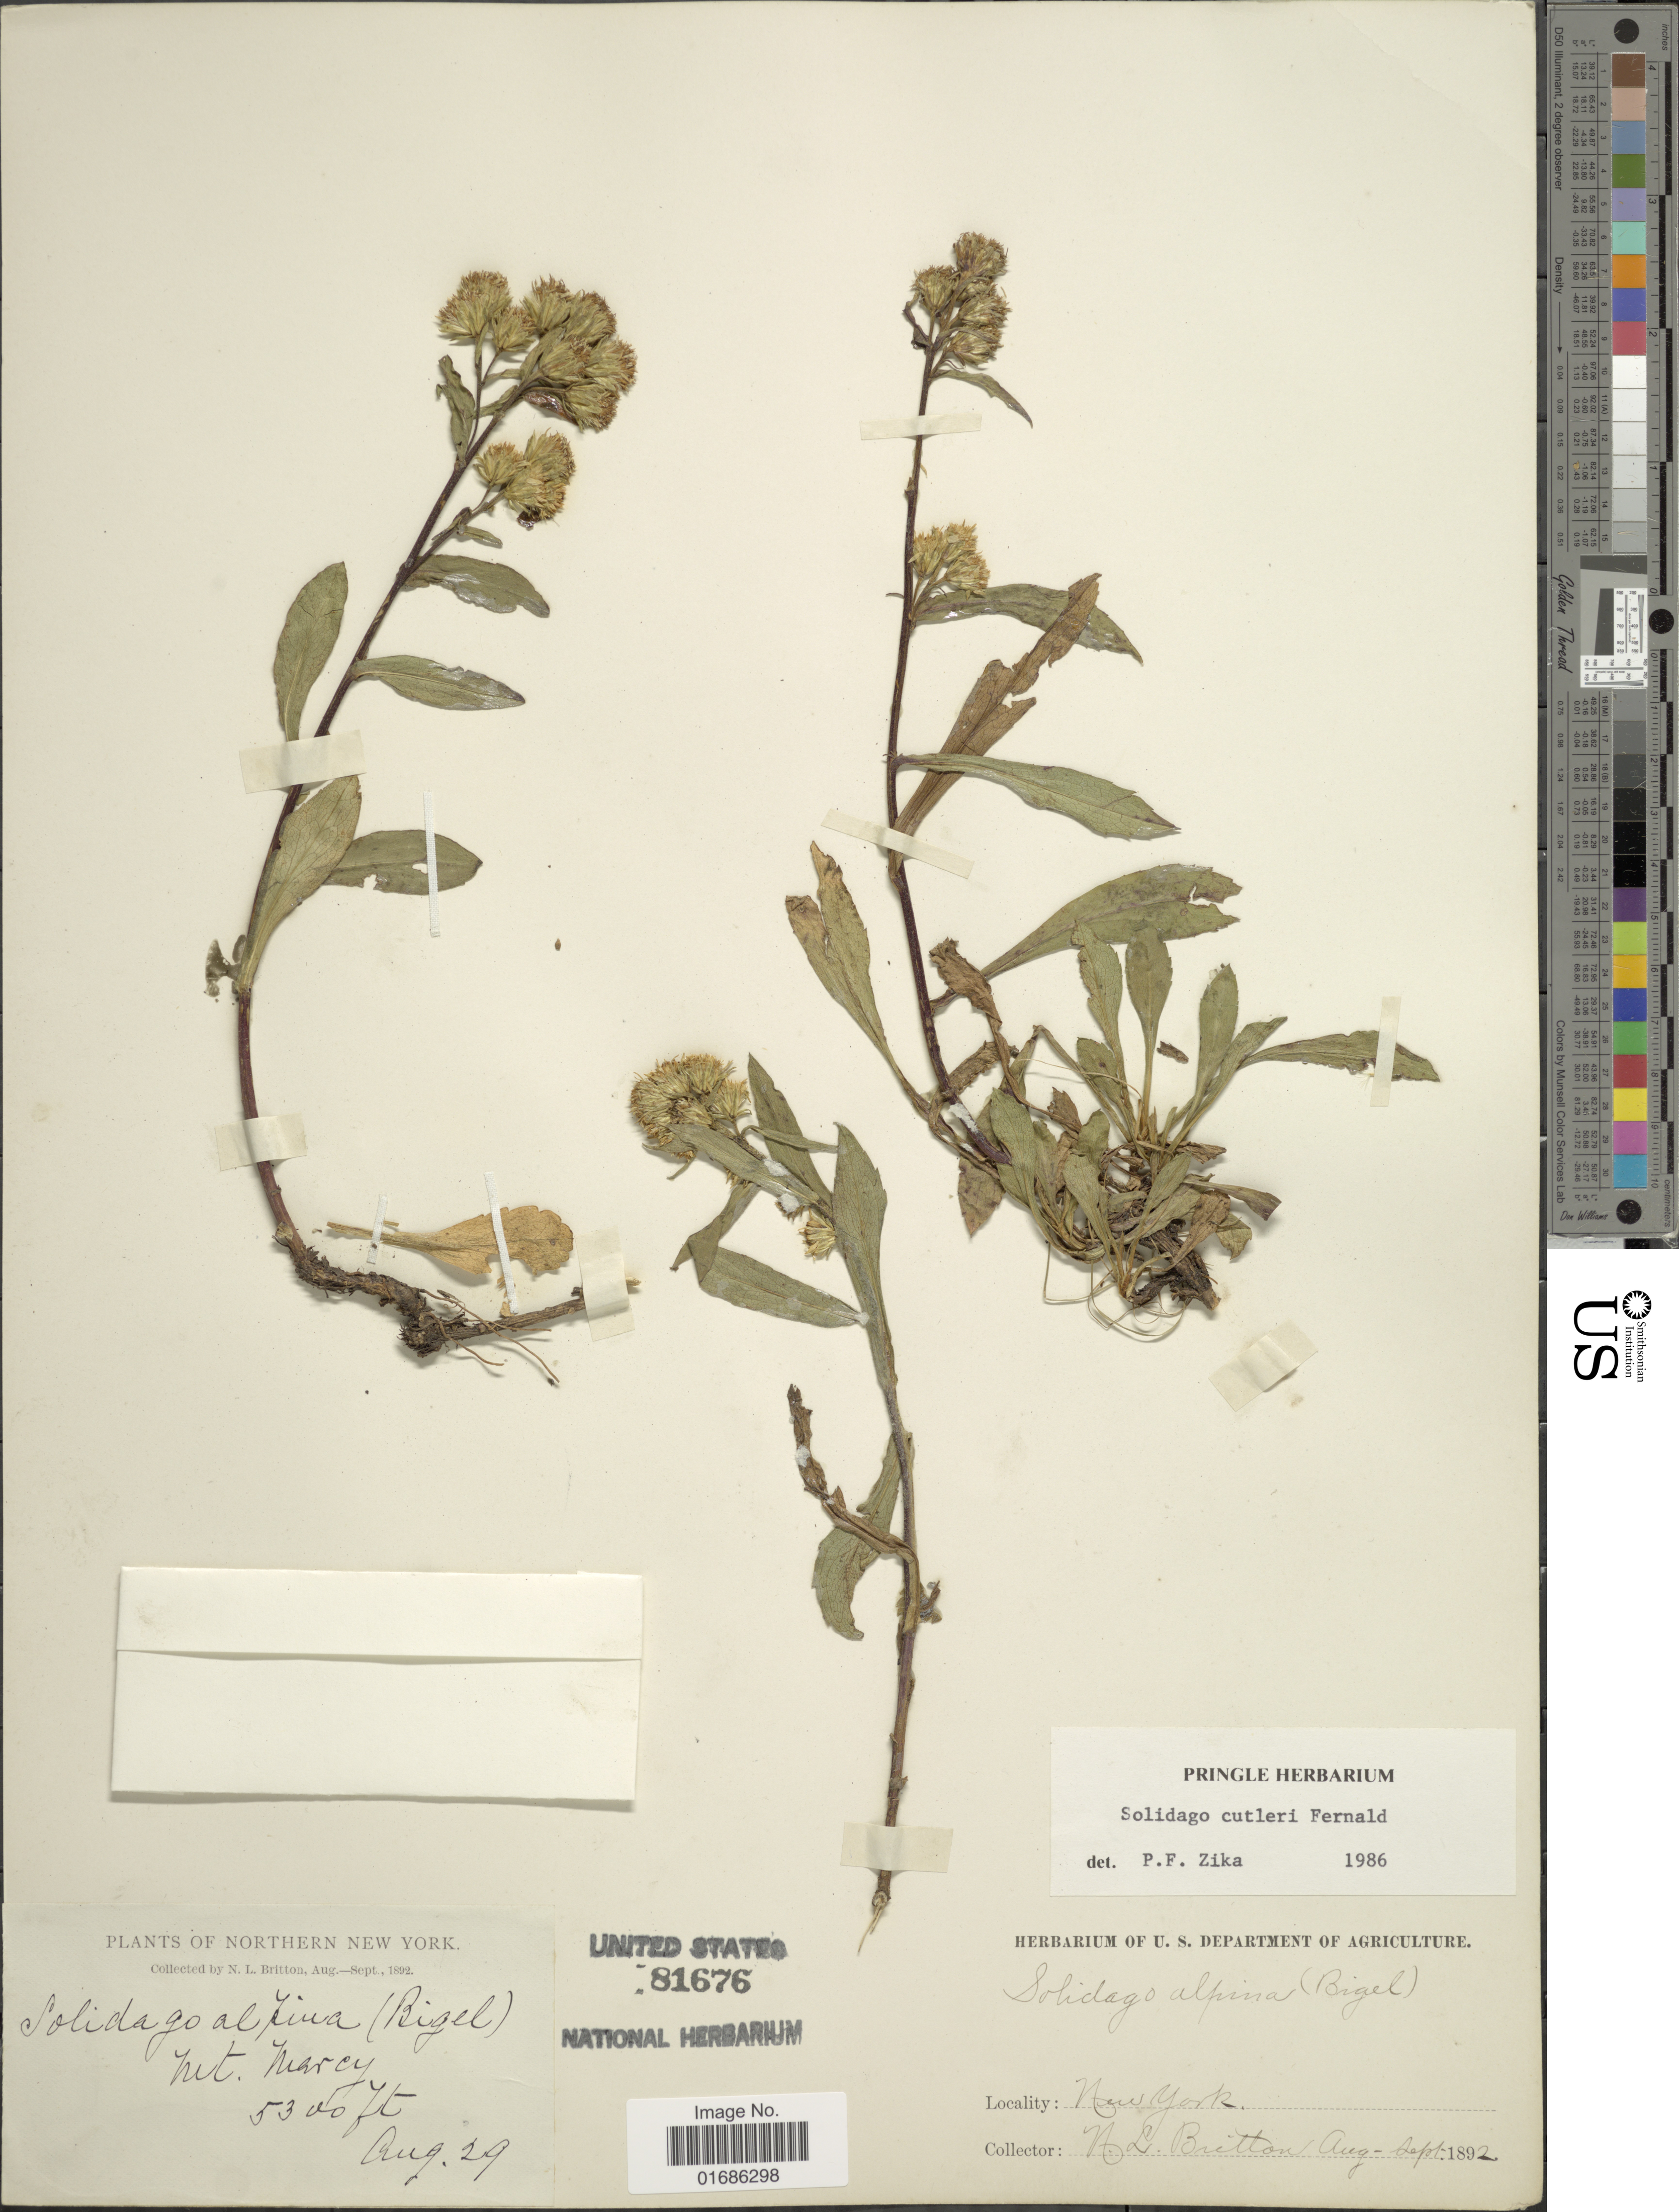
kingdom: Plantae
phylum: Tracheophyta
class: Magnoliopsida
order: Asterales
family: Asteraceae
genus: Solidago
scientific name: Solidago cutleri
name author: Fernald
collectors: N. Britton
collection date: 1892-08-29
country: United States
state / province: New York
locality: Northern New York, Mt Marcy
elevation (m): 1615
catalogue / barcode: US 81676